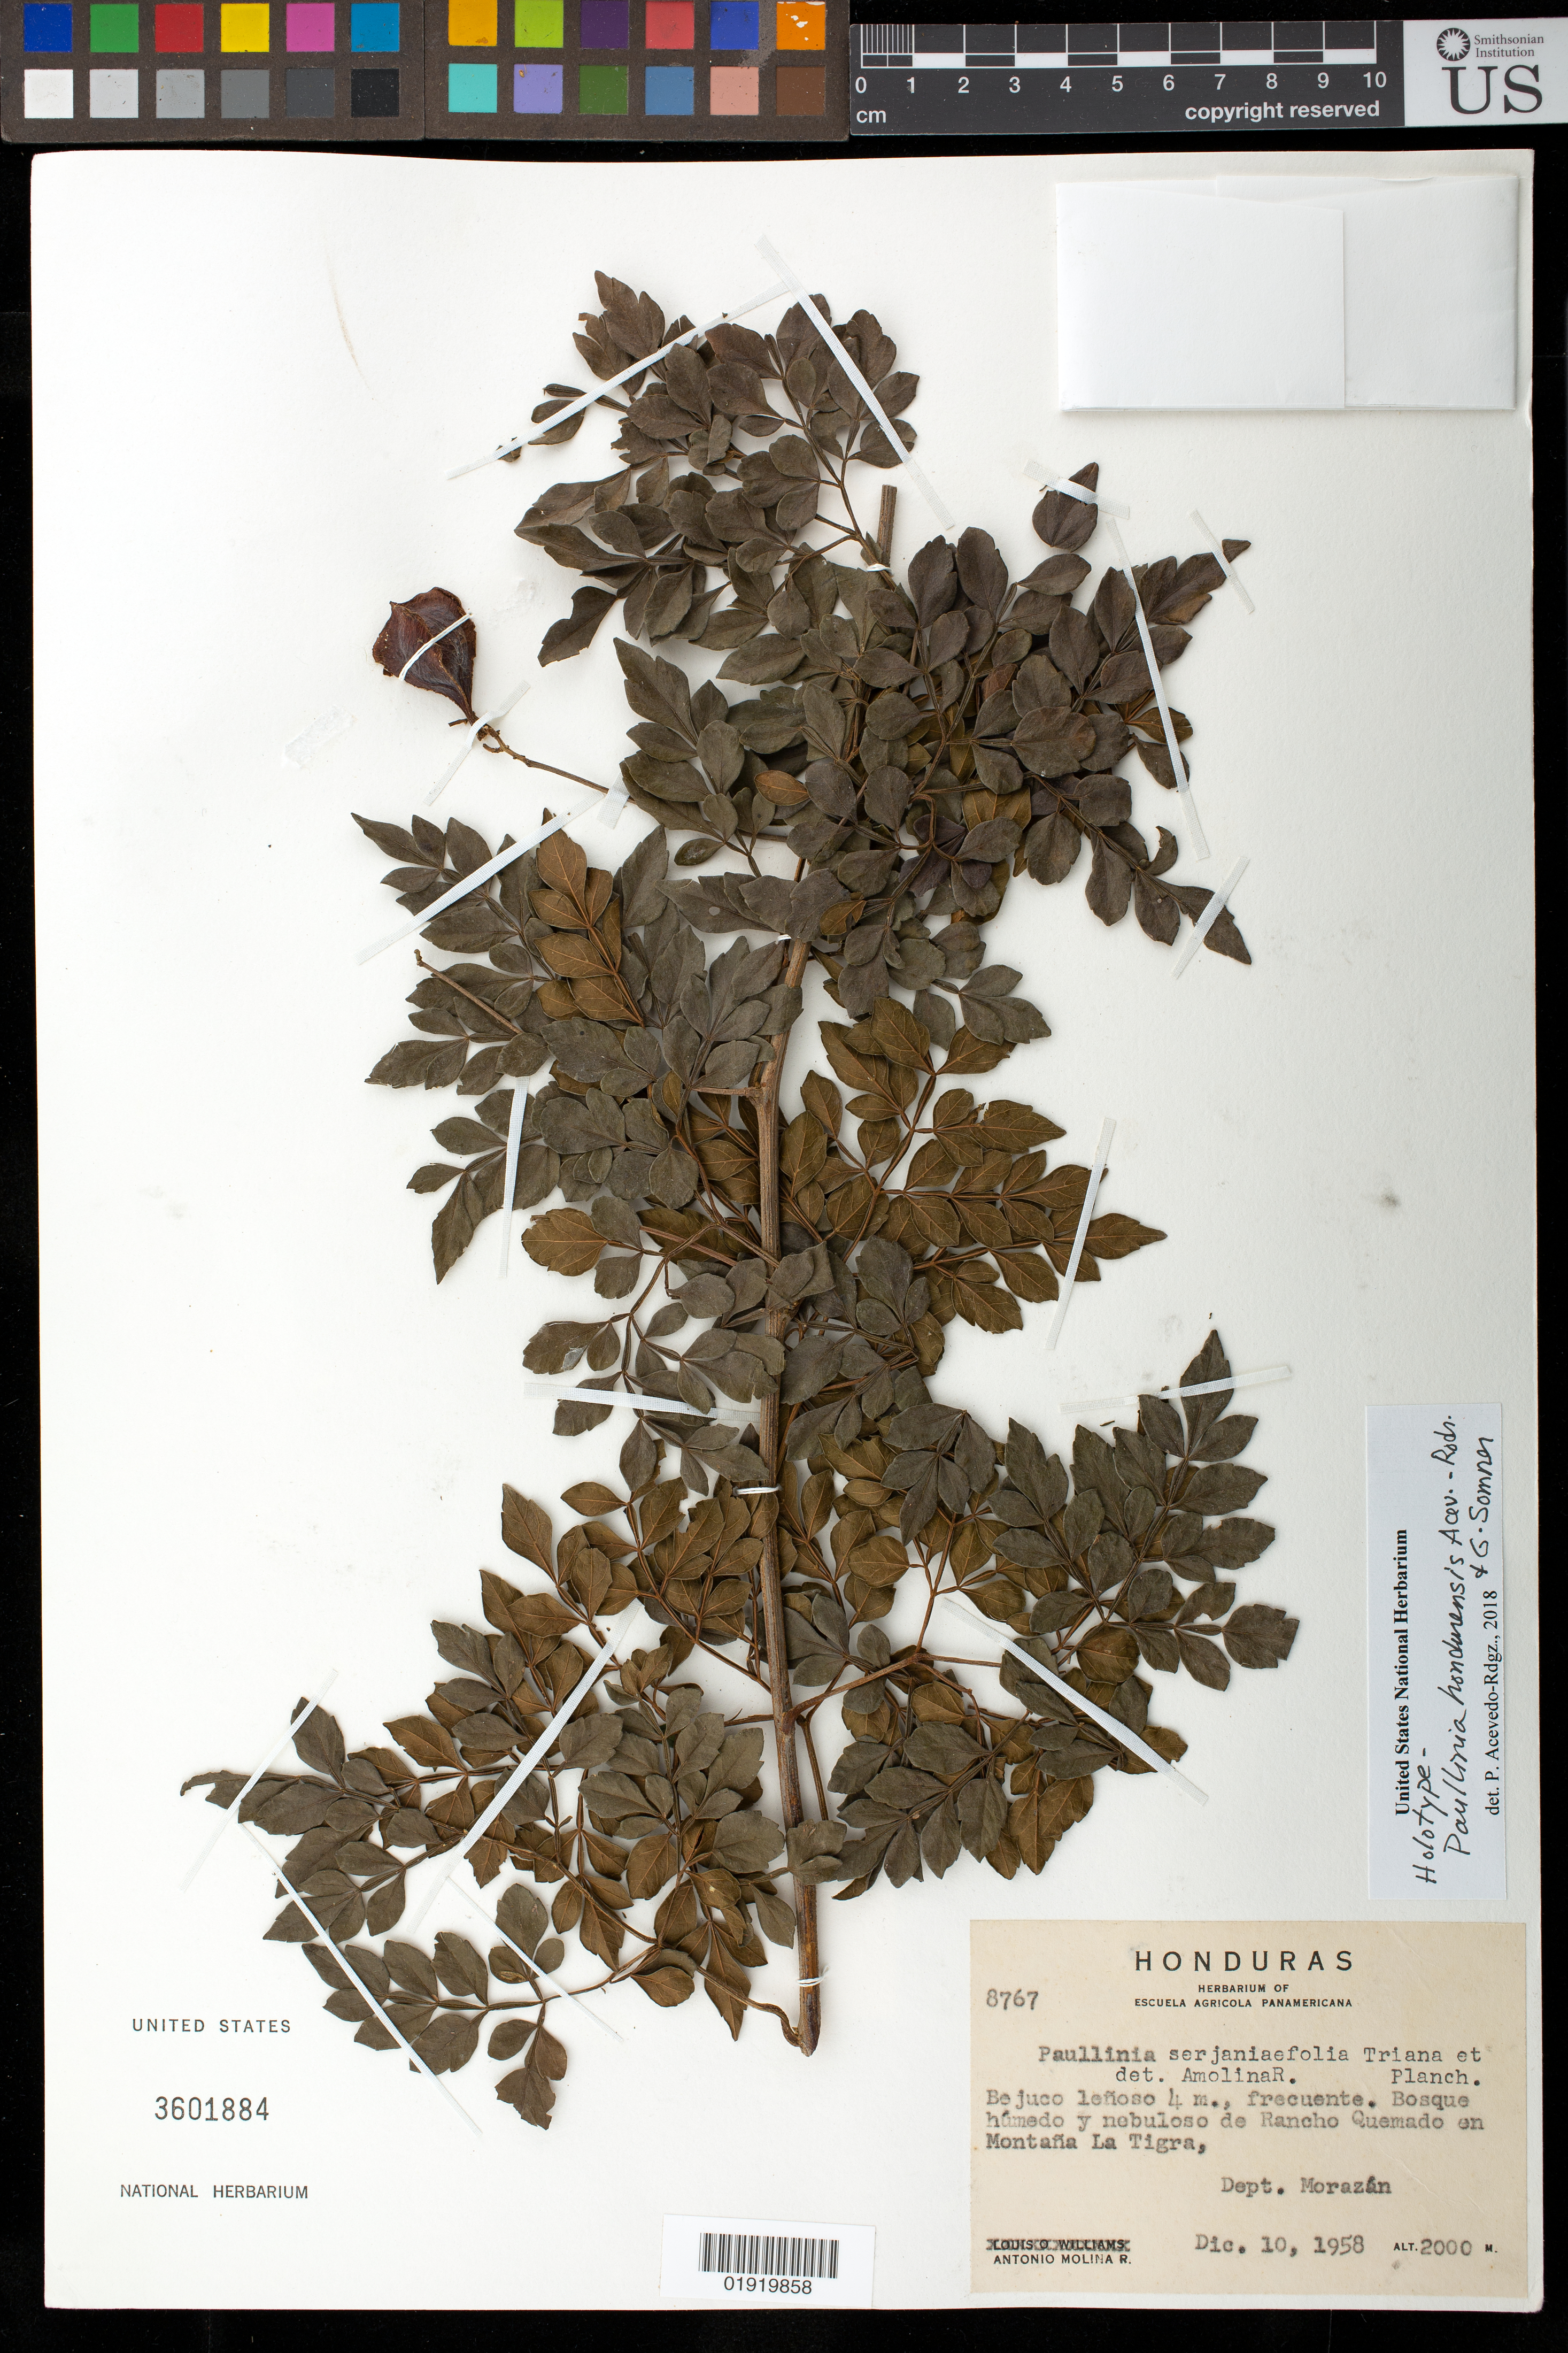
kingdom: Plantae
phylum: Tracheophyta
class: Magnoliopsida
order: Sapindales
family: Sapindaceae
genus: Paullinia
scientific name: Paullinia hondurensis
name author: Acev.-Rodr. & Somner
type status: Holotype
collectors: A. Molina R.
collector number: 8767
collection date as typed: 10 Dec 1958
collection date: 1958-12-10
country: Honduras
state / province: Fco. Morazán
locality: Rancho Quemado in Montana la Tigra, Dept. Morazán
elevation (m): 2000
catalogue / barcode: US 3601884